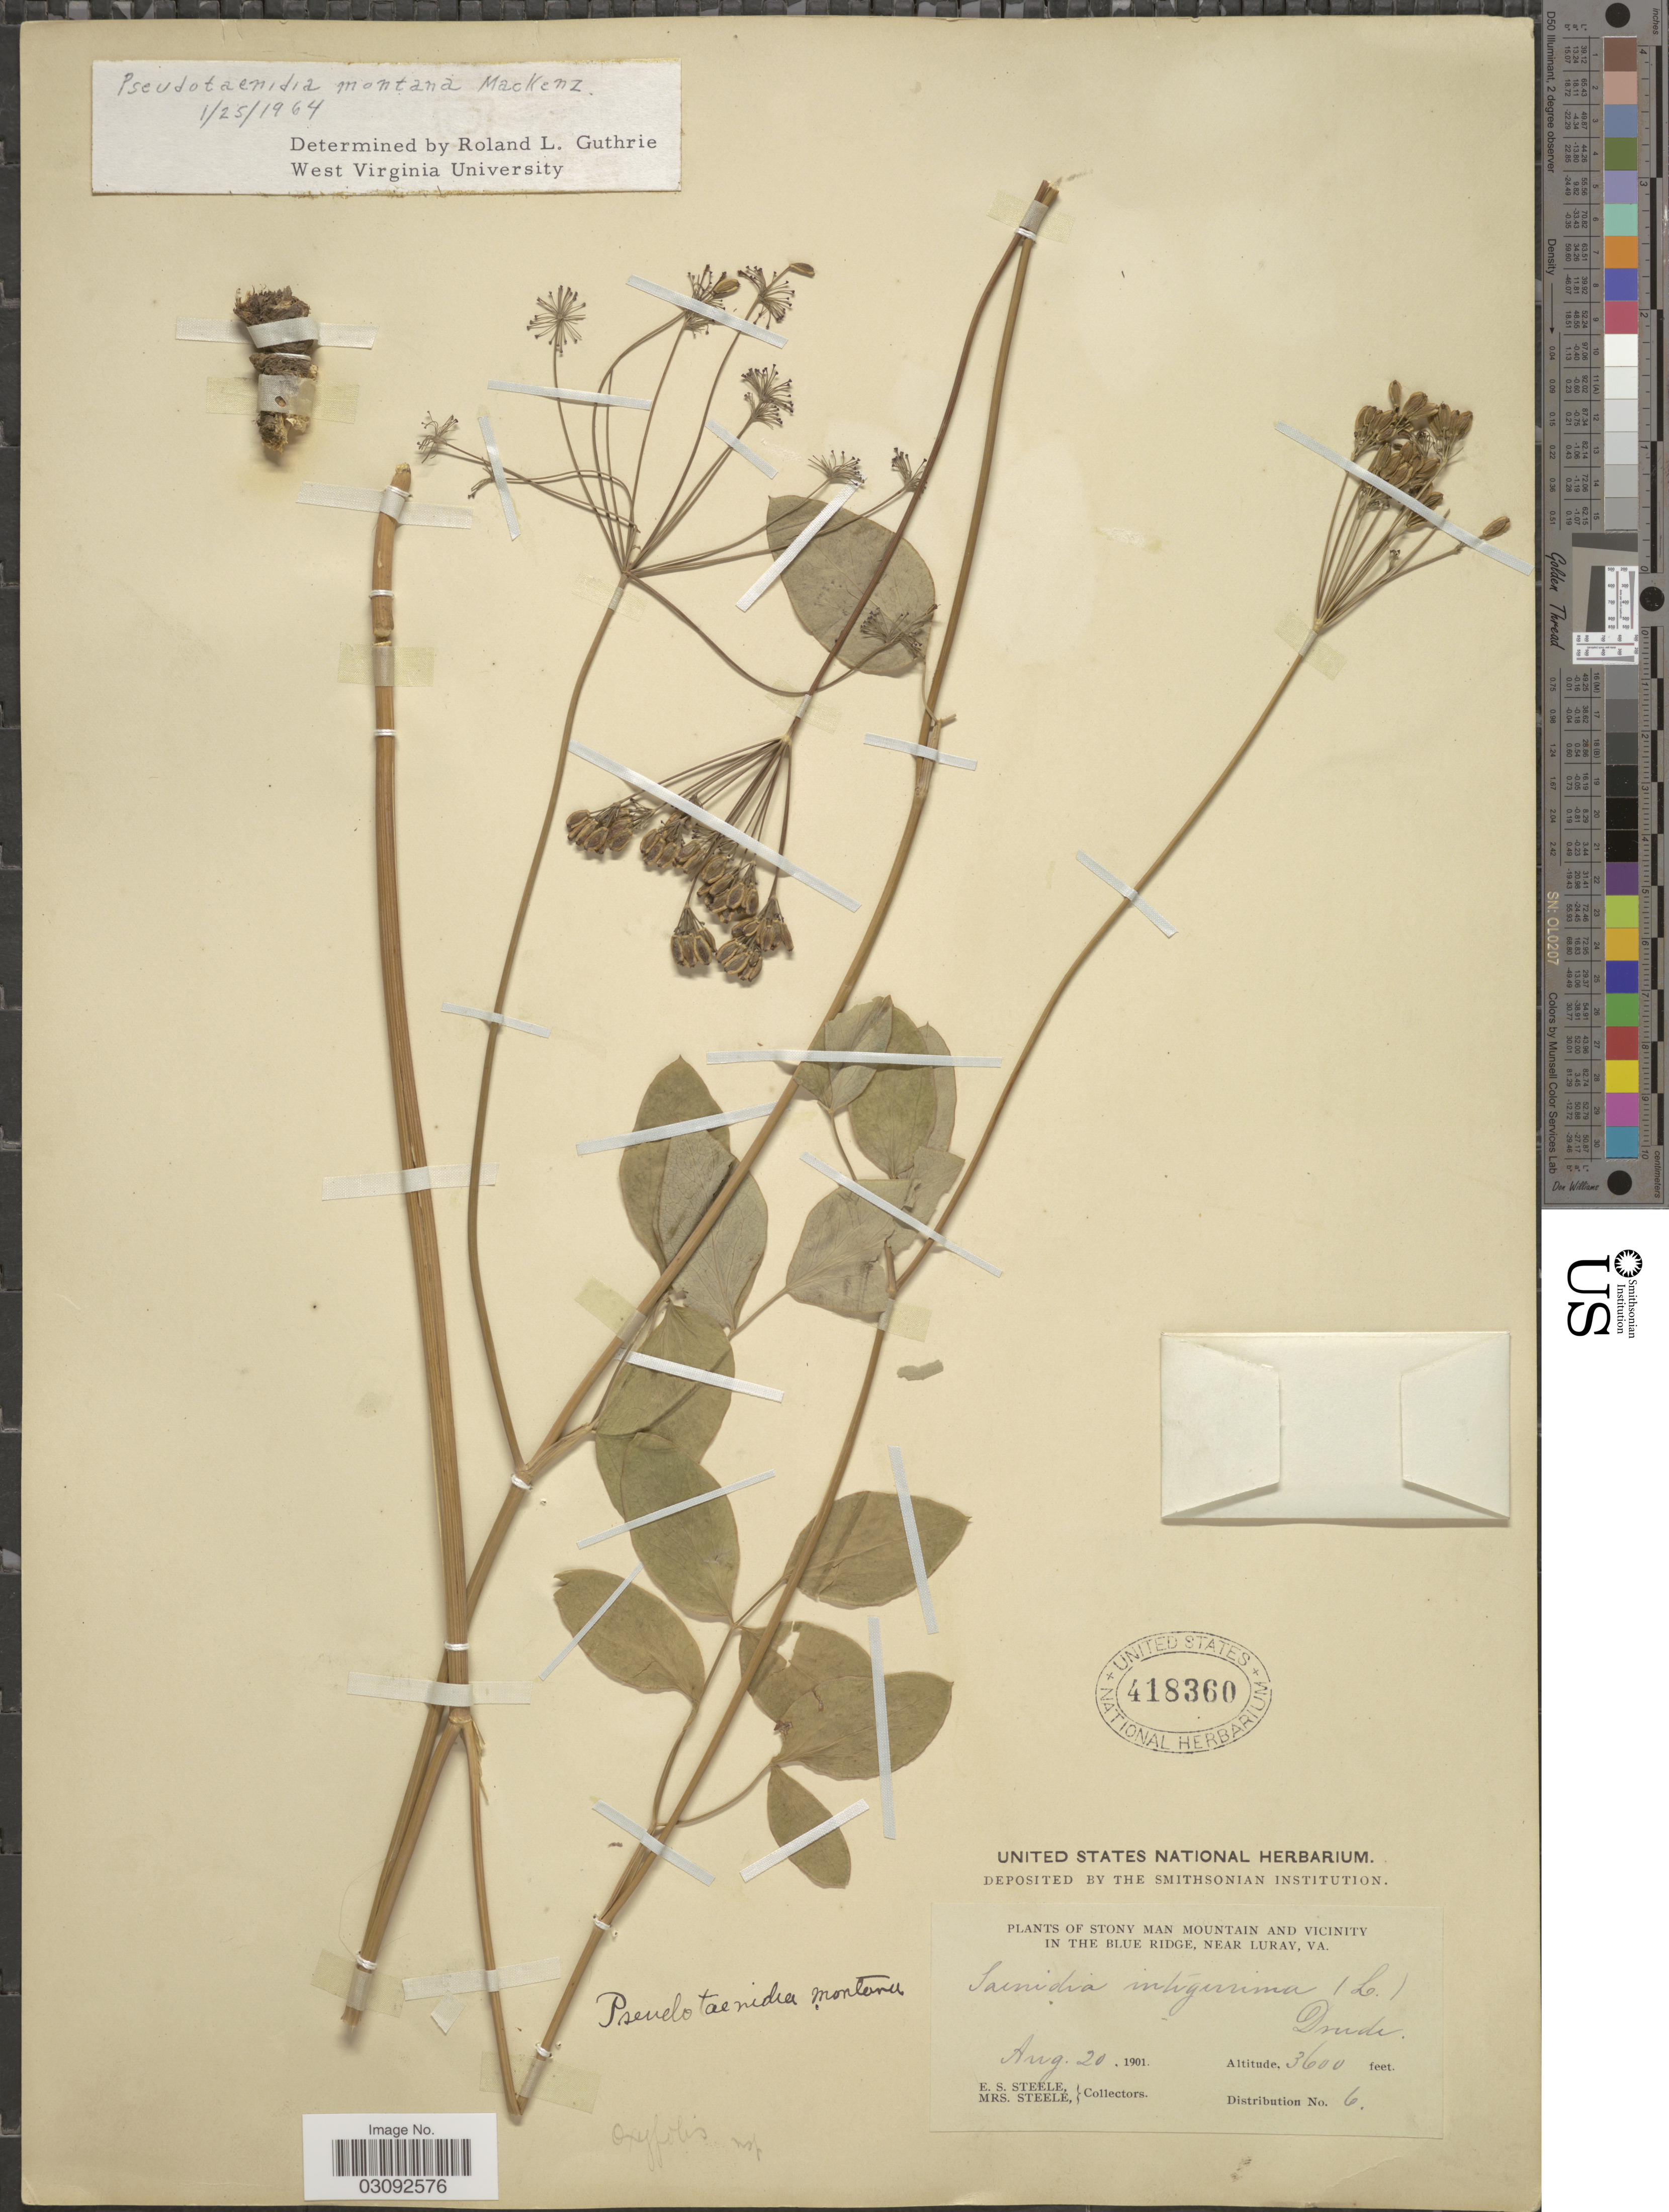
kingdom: Plantae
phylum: Tracheophyta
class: Magnoliopsida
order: Apiales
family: Apiaceae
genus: Pseudotaenidia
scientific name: Pseudotaenidia montana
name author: Mack.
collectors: E. Steele & Mrs. E. S. Steele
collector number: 6?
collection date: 1901-08-20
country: United States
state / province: Virginia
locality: Stony Man Mountain and vicinity in the Blue Ridge, near Luray.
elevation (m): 1097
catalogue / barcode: US 418360